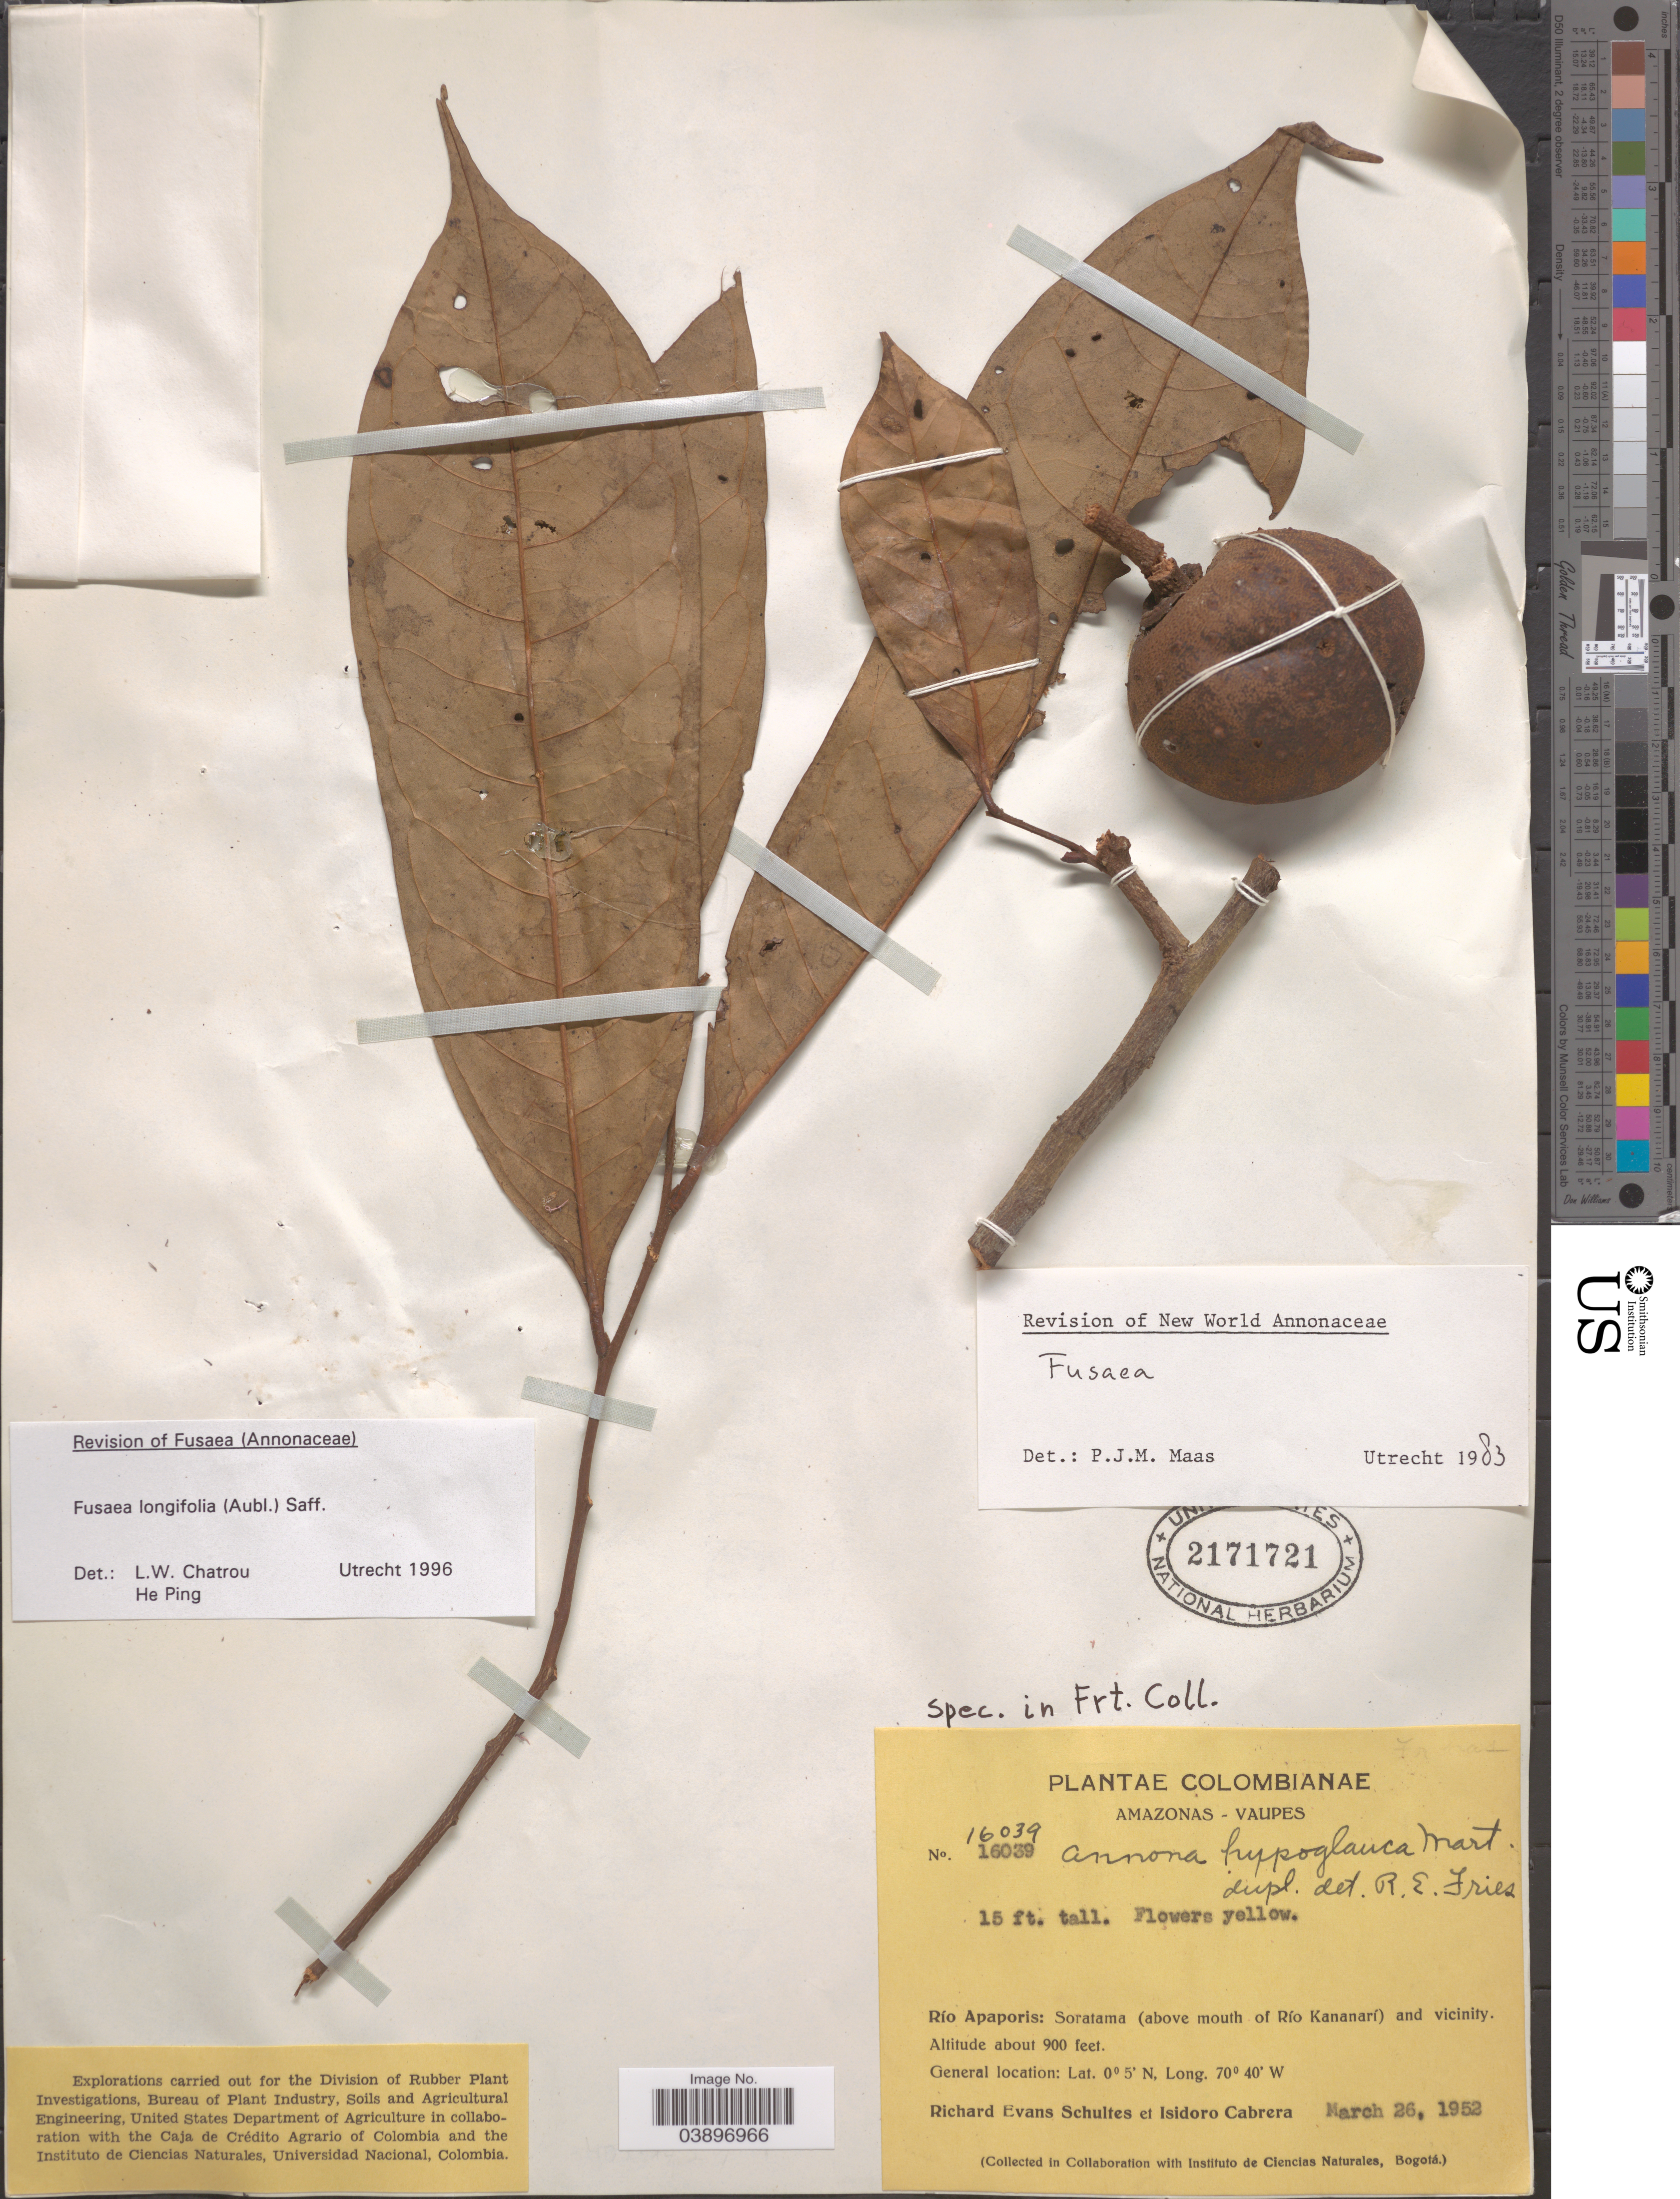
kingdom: Plantae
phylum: Tracheophyta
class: Magnoliopsida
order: Magnoliales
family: Annonaceae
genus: Fusaea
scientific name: Fusaea longifolia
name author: (Aubl.) Saff.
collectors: R. E. Schultes & I. Cabrera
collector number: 16039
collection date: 1952-03-26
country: Colombia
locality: Amazonas - Vaupes. Río Apaporis: Soratama (above mouth of Río Kananarí) and vicinity.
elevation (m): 274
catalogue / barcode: US 2171721